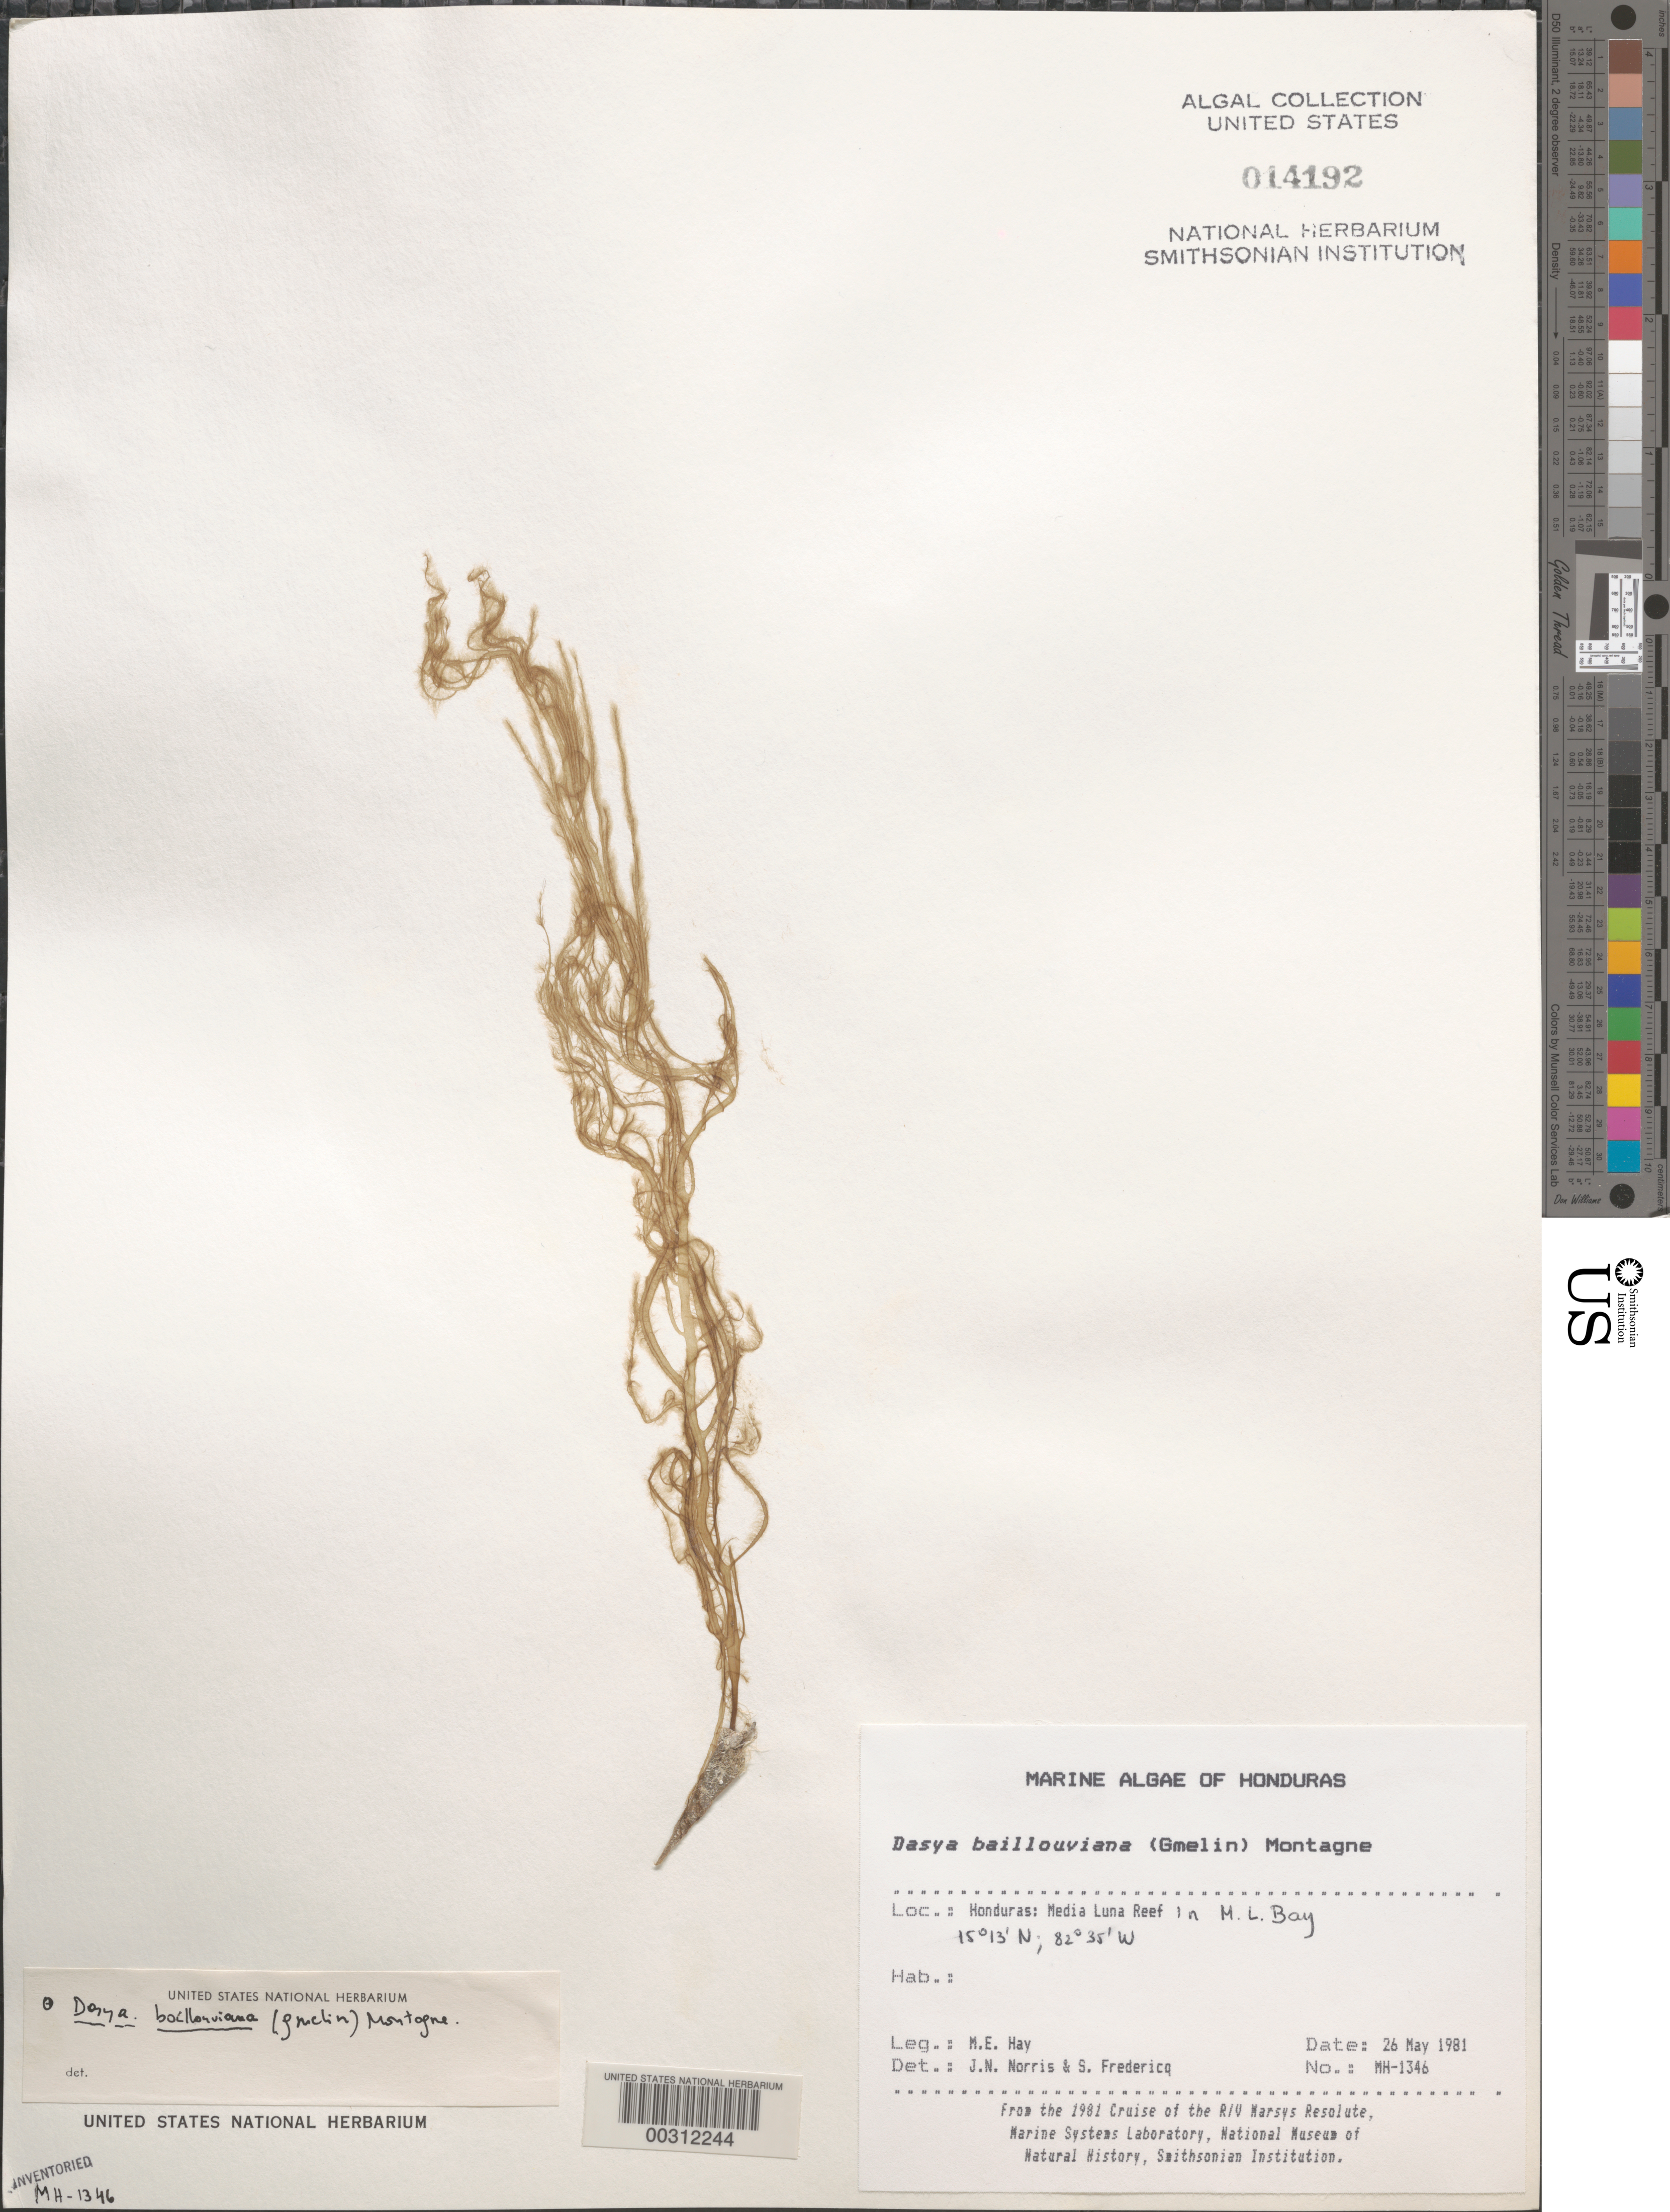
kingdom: Plantae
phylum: Rhodophyta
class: Florideophyceae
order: Ceramiales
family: Dasyaceae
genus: Dasya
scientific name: Dasya pedicellata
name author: (C. Agardh) C. Agardh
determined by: Algae name updating Project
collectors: M. E. Hay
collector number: MEH-1346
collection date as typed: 26 May 1981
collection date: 1981-05-26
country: Honduras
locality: Media Luna Reef, Media Luna Bay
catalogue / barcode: US 14192